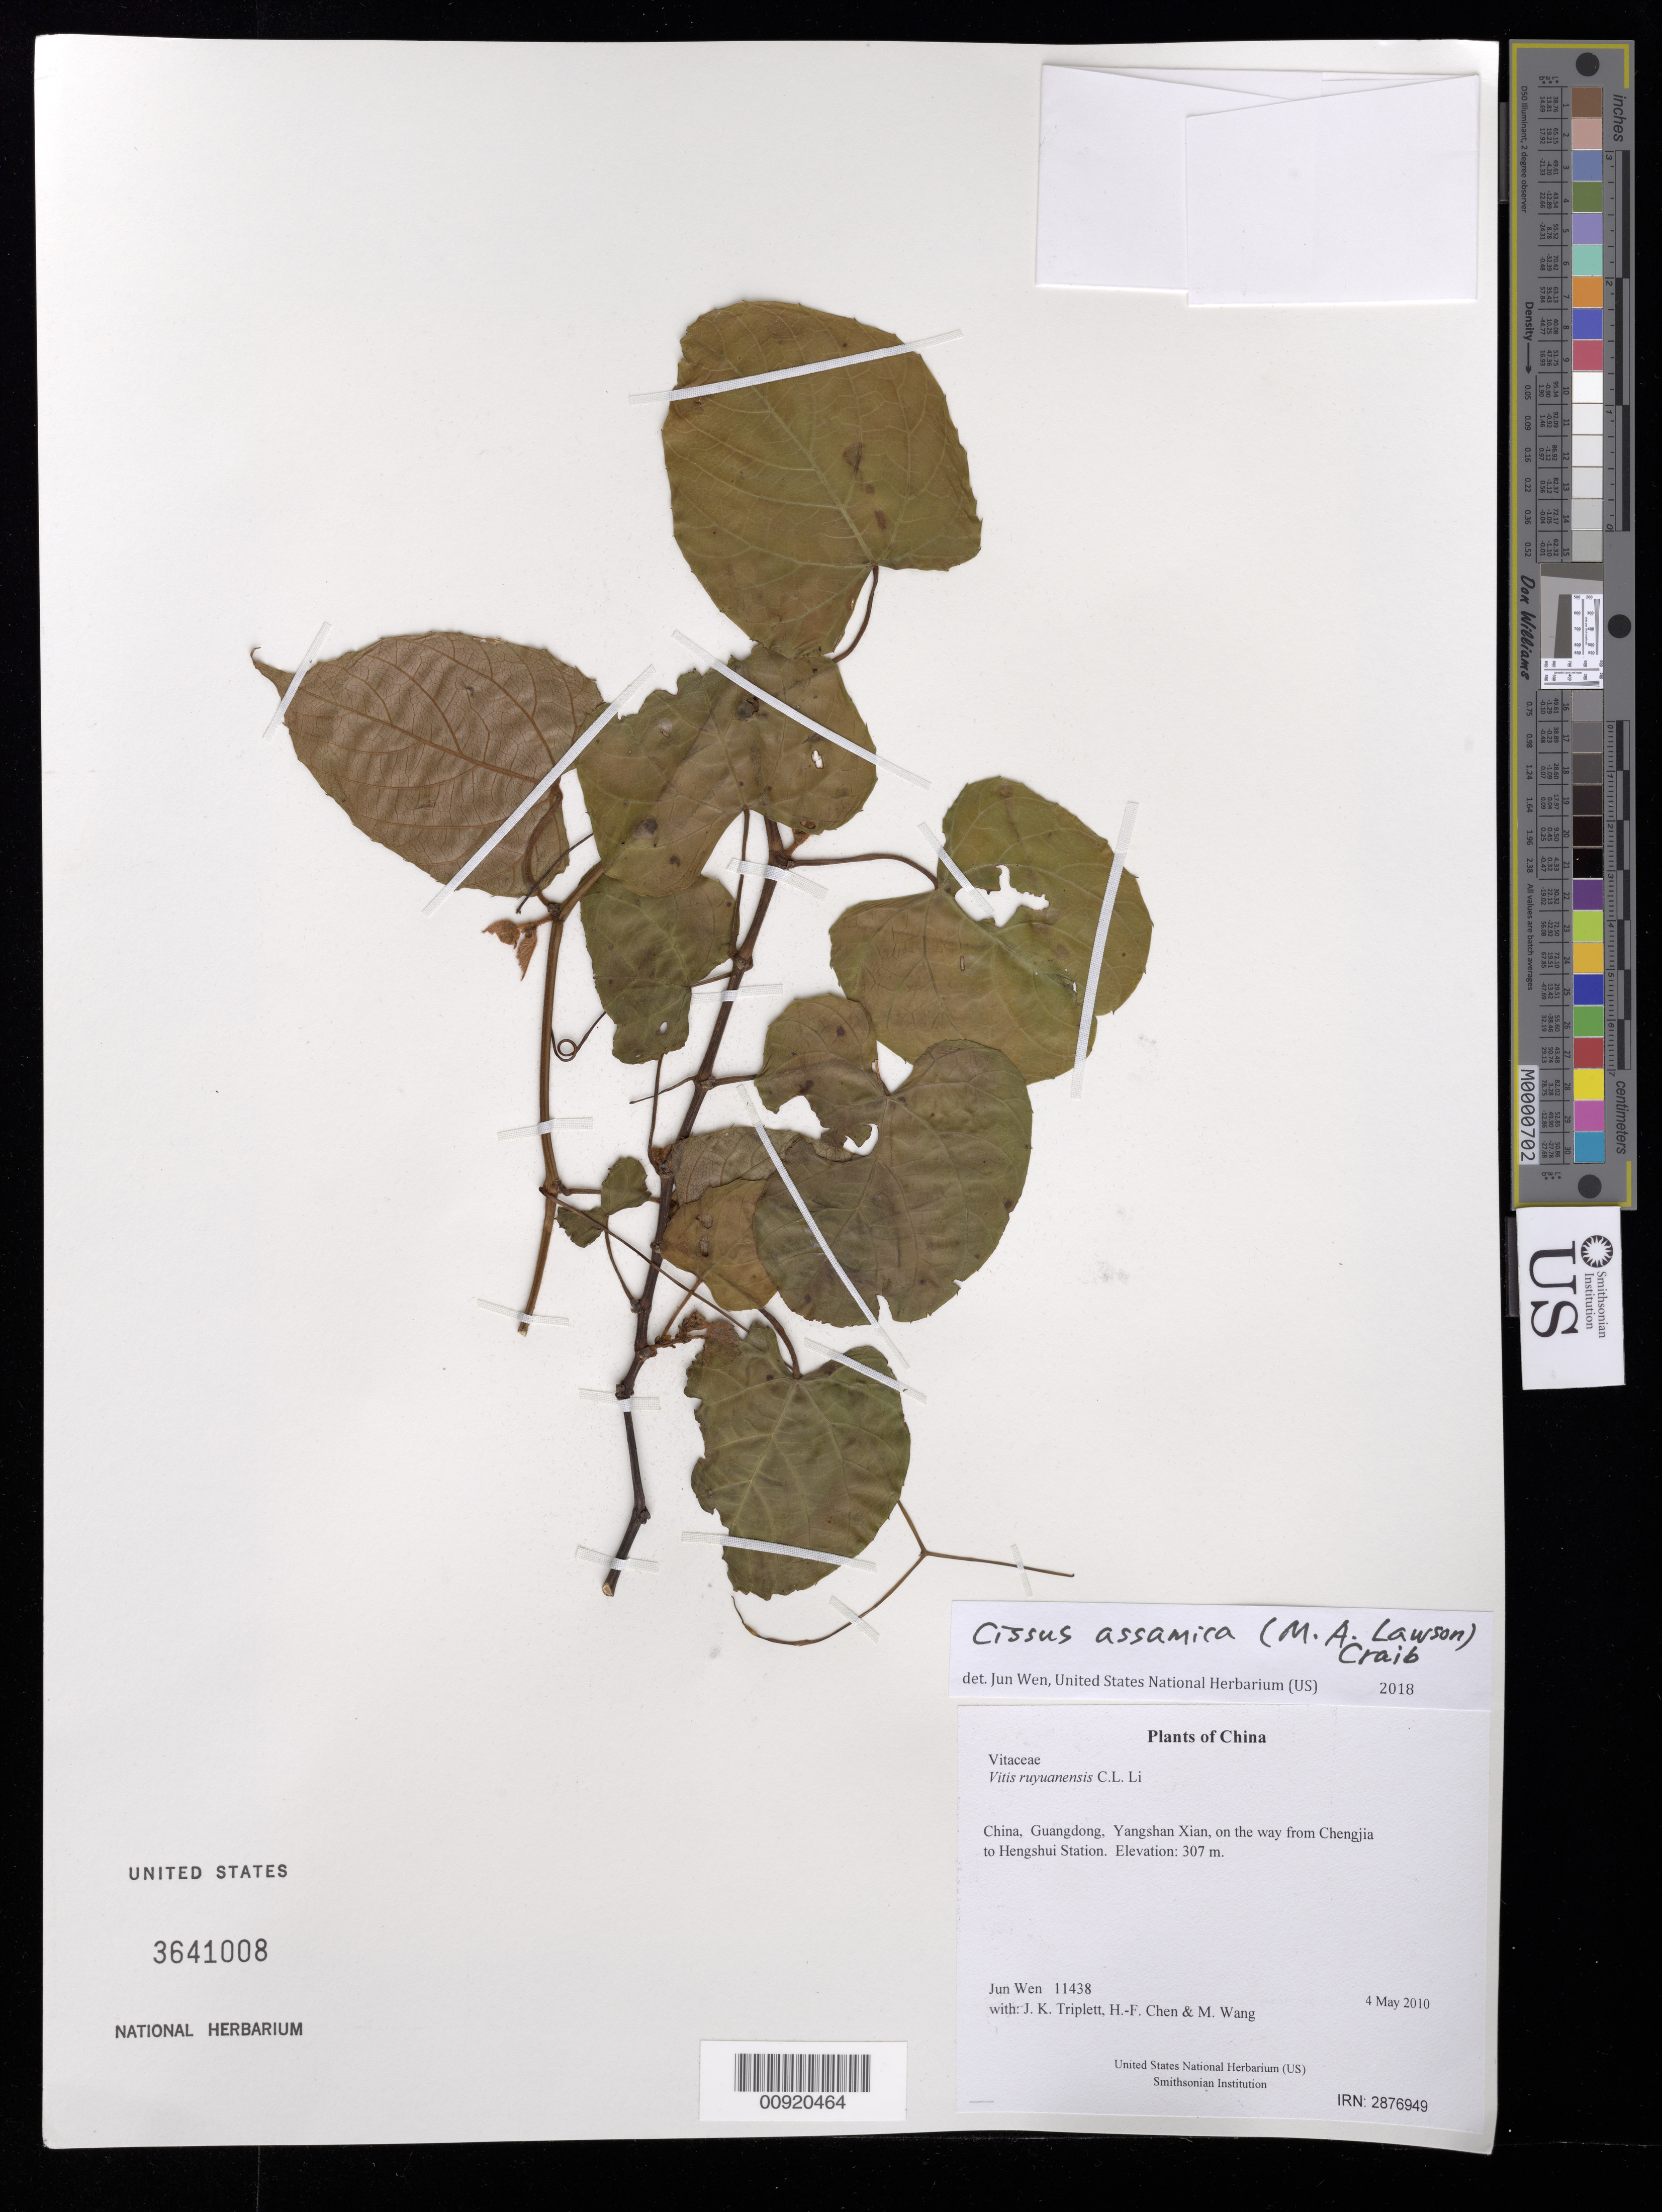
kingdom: Plantae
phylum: Tracheophyta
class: Magnoliopsida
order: Vitales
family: Vitaceae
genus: Vitis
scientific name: Vitis ruyuanensis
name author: C.L. Li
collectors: J. Wen, J. K. Triplett, H.-F. Chen & M. Wang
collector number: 11438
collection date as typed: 4 May 2010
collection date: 2010-05-04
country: China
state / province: Guangdong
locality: Yangshan Xian, on the way from Chengjia to Hengshui Station.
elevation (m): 307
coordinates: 24 50.674 N, 112 52.418 E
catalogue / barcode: US 3641008